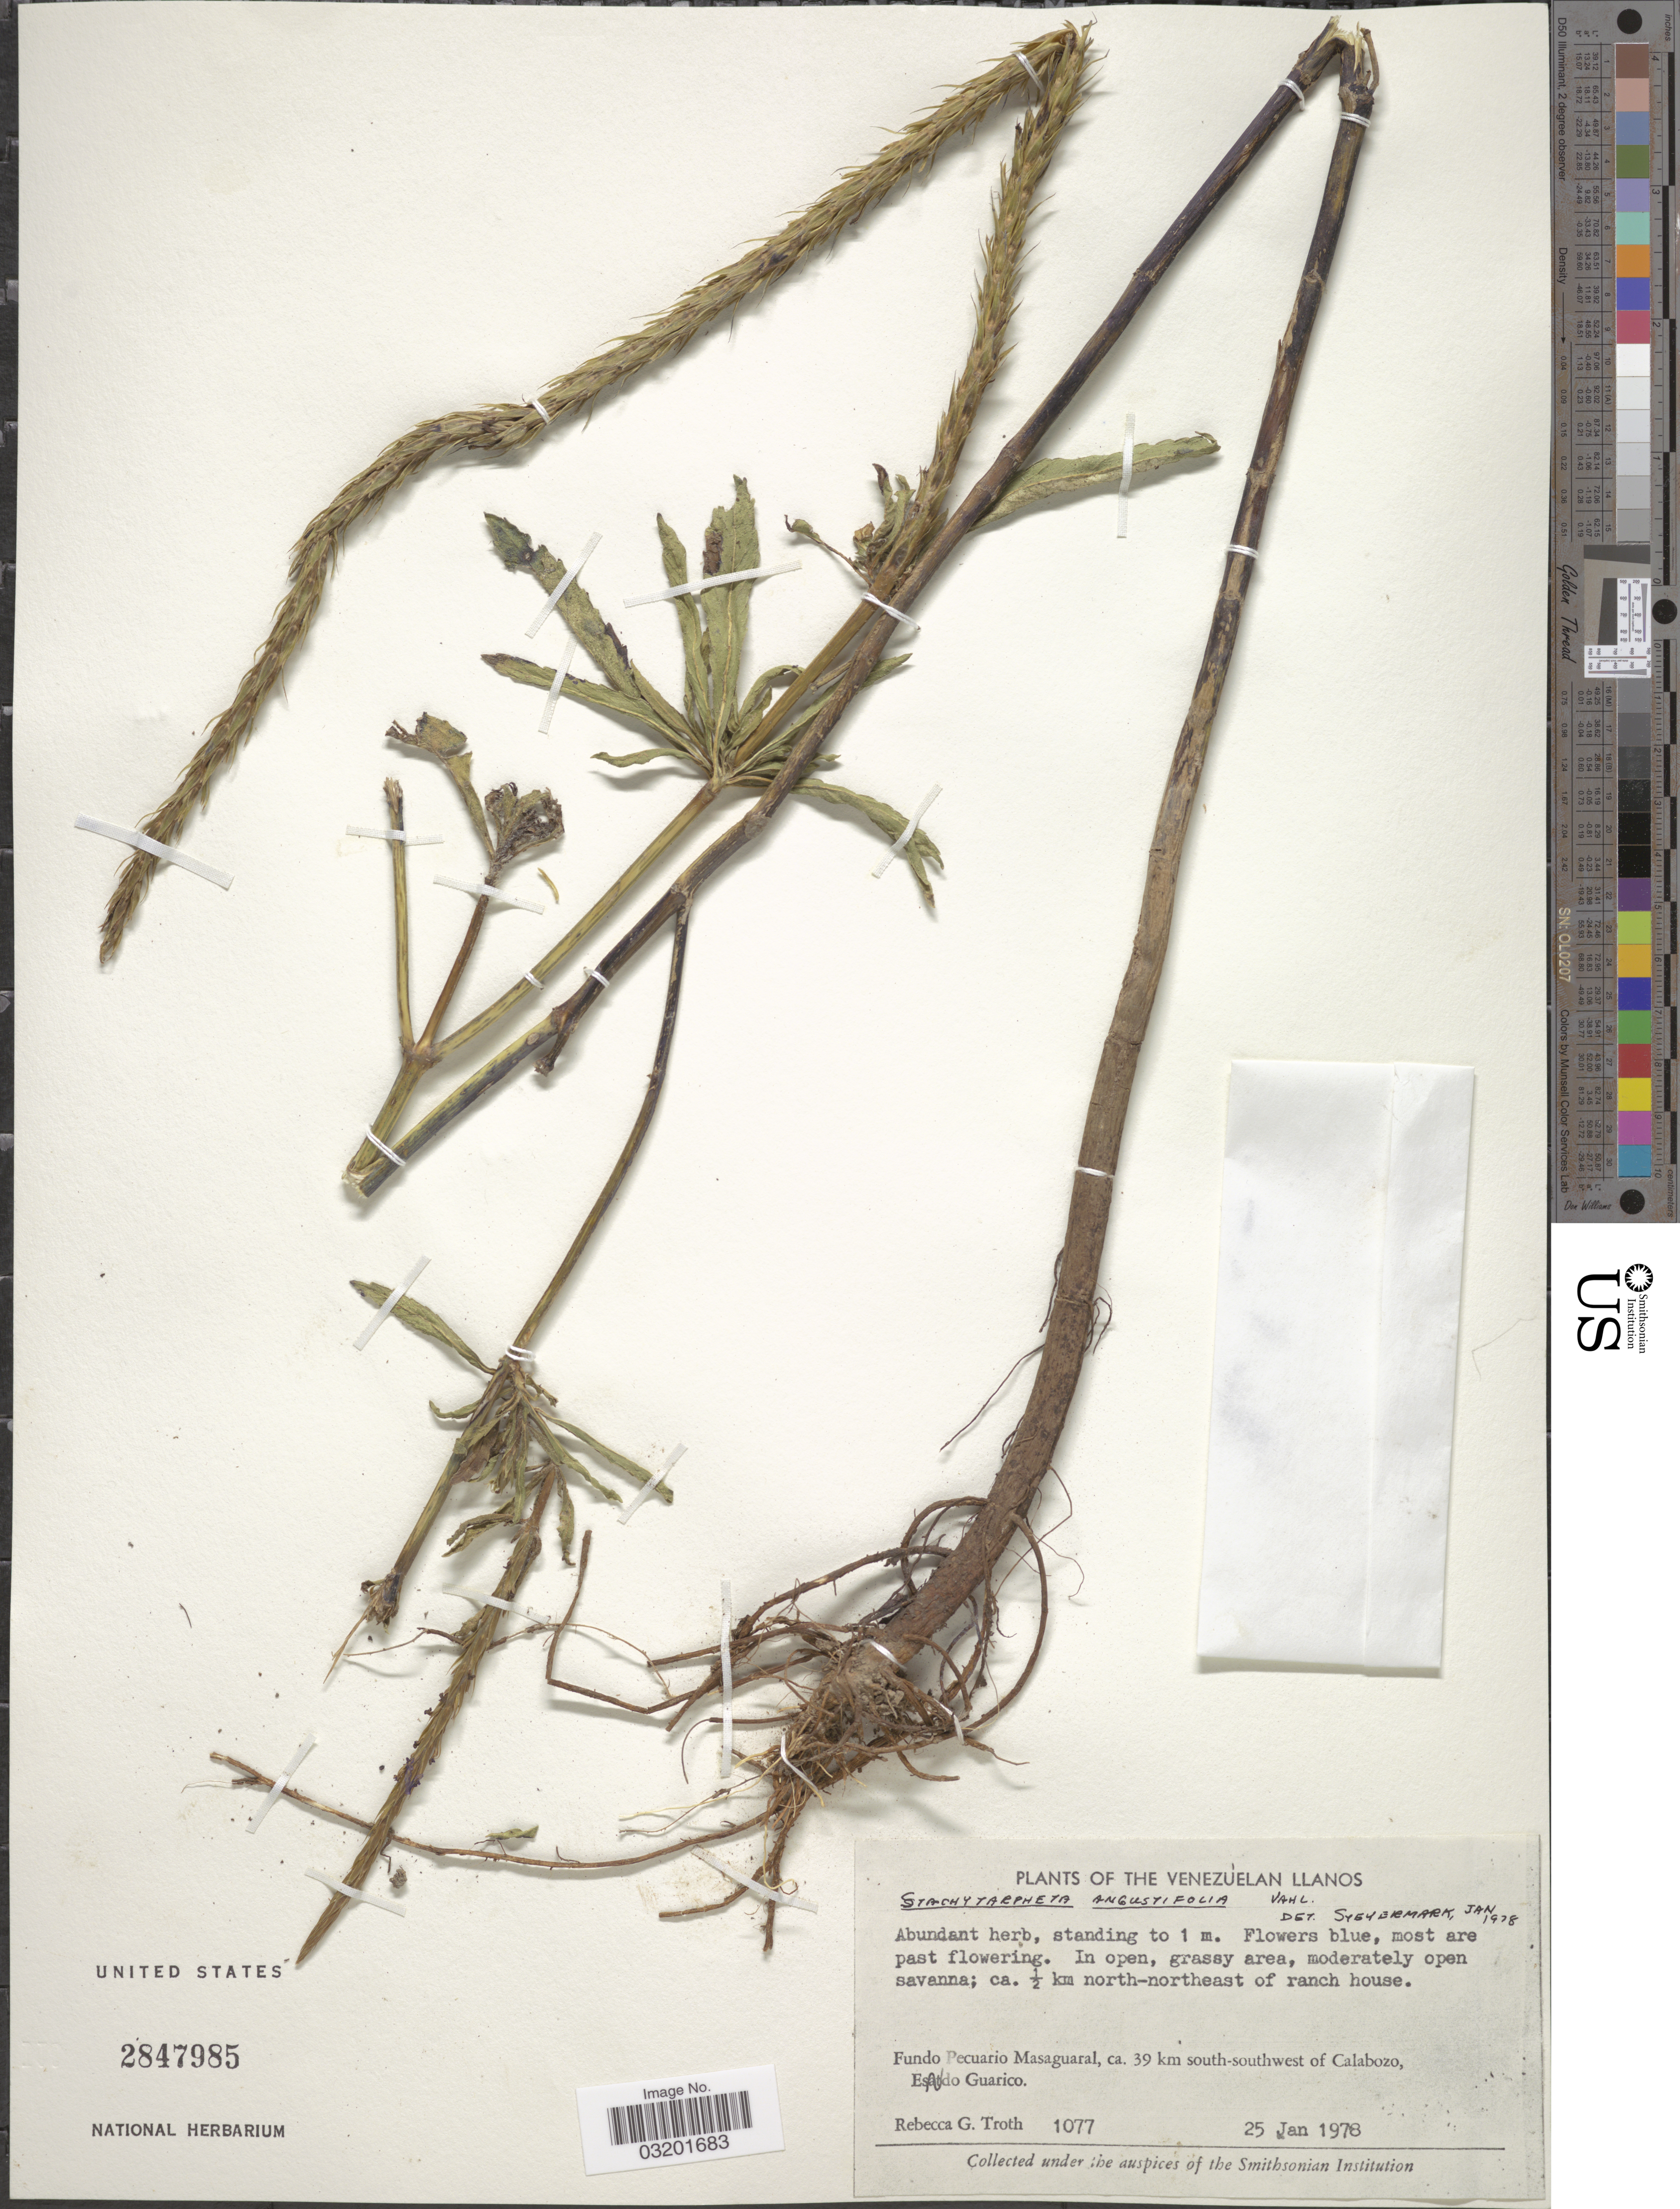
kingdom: Plantae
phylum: Tracheophyta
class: Magnoliopsida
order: Lamiales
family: Verbenaceae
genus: Stachytarpheta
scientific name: Stachytarpheta angustifolia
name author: (Mill.) Vahl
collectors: R. Troth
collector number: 1077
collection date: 1978-01-25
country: Venezuela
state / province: Guárico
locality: The Venezuelan Llanos.Ca. ½ km north-northeast of ranch house. Fundo Pecuario Masaguaral, ca. 39 km south-southwest of Calabozo.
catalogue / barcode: US 2847985